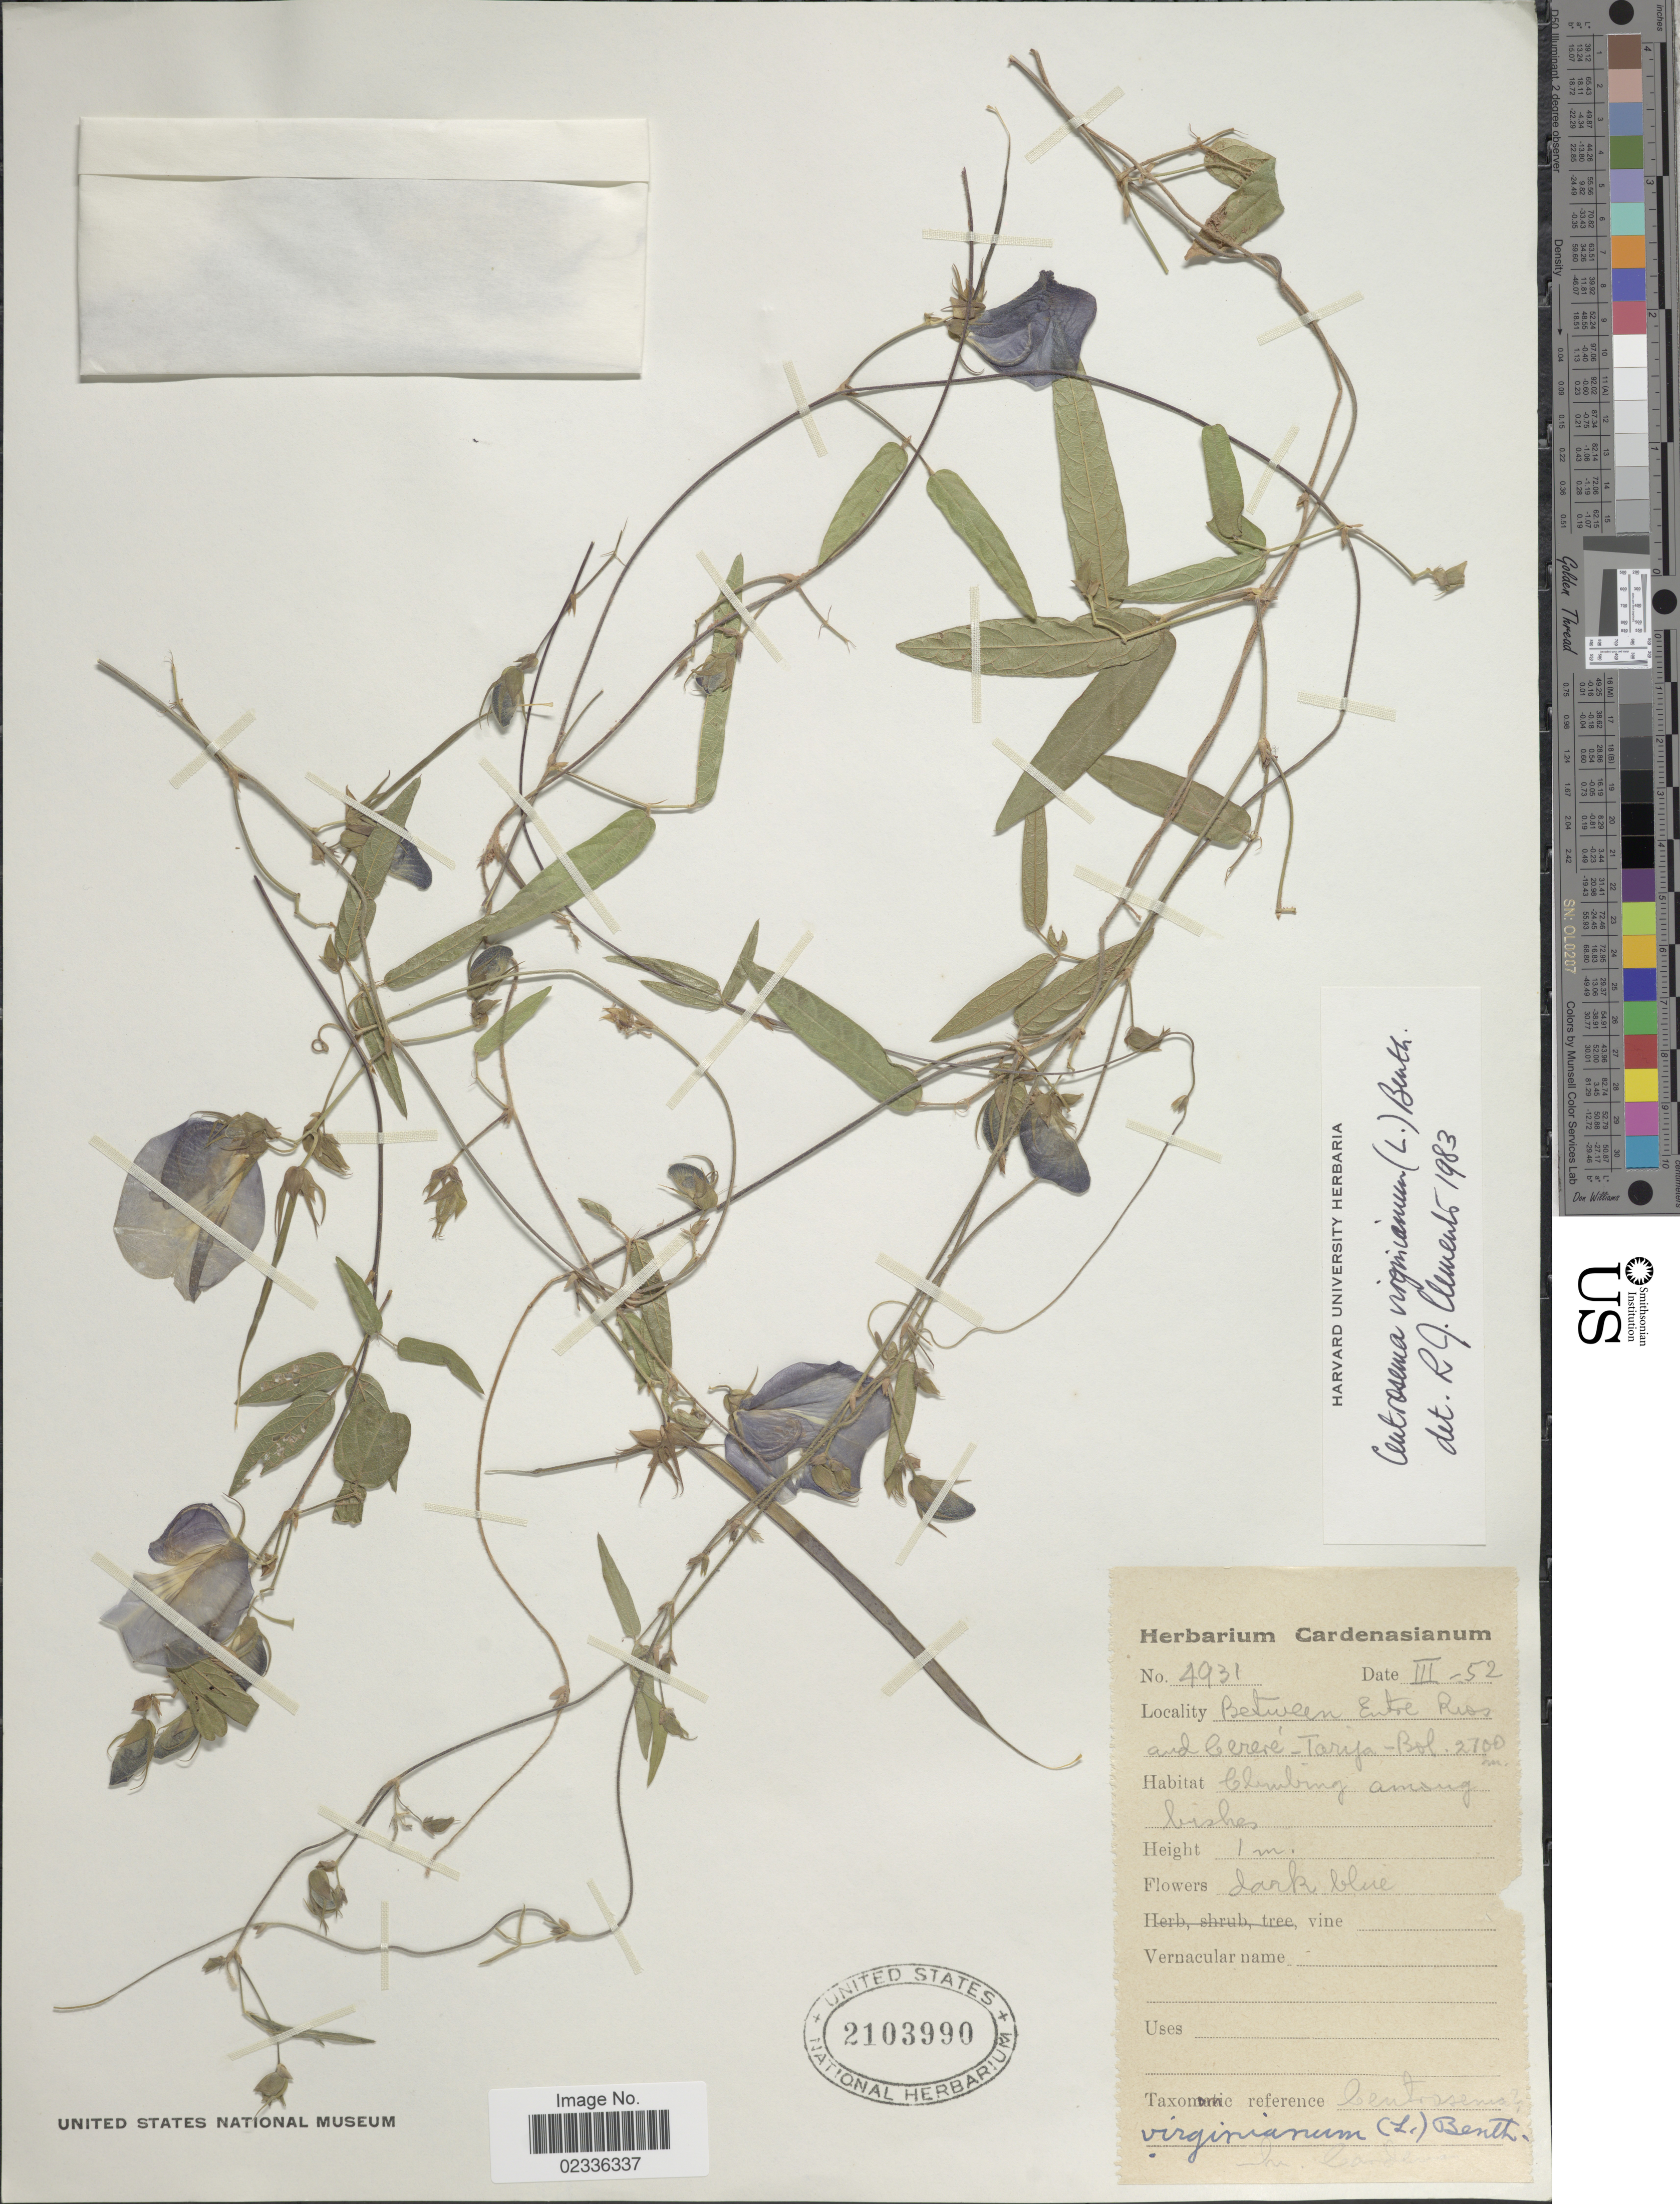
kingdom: Plantae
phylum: Tracheophyta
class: Magnoliopsida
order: Fabales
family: Fabaceae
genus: Centrosema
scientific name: Centrosema virginianum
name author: (L.) Benth.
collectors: M. Cárdenas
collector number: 4931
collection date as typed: Transcribed d/m/y: /3/52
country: Bolivia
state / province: Tarija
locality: Between Entre Rios and Cerere.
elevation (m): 2700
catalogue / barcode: US 2103990